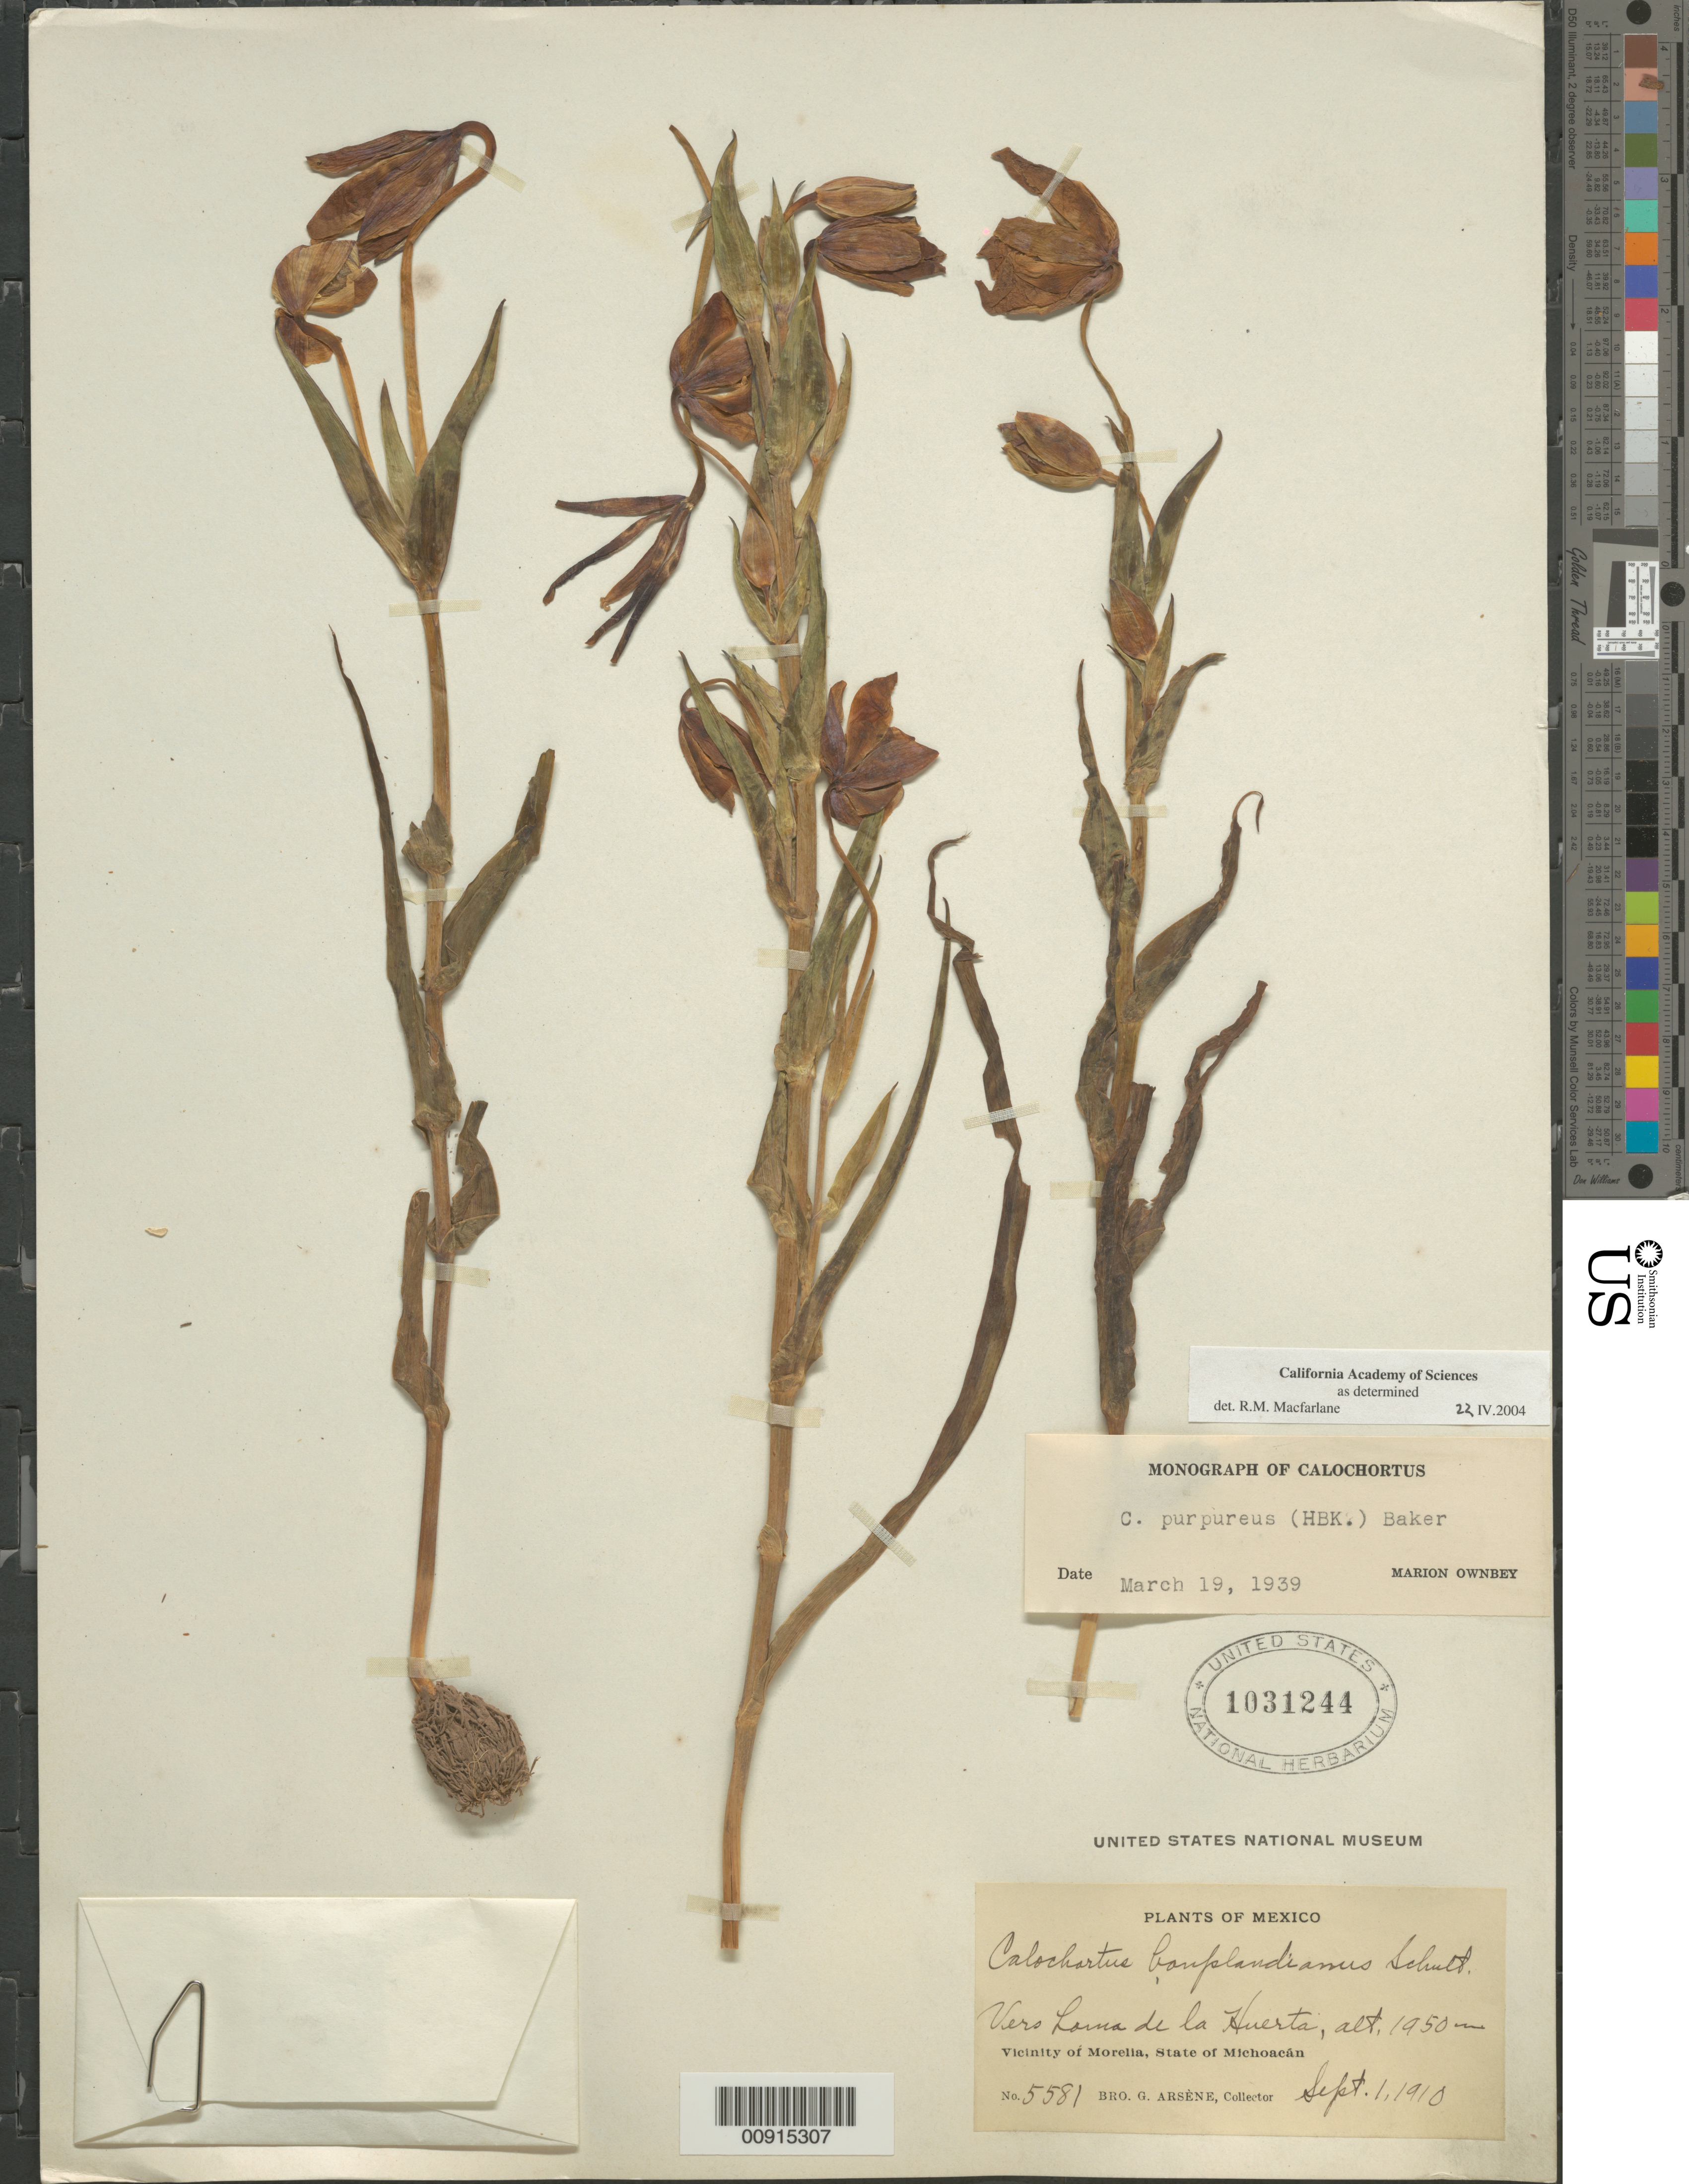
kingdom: Plantae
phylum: Tracheophyta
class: Liliopsida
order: Liliales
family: Liliaceae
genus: Calochortus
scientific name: Calochortus purpureus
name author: (Kunth) Baker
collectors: Bro. G. Arsène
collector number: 5581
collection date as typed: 01 Sep 1910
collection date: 1910-09-01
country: Mexico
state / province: Michoacán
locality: Vers Loma de la Huerta. Vicinity of Morelia, State of Michoacán.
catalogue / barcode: US 1031244